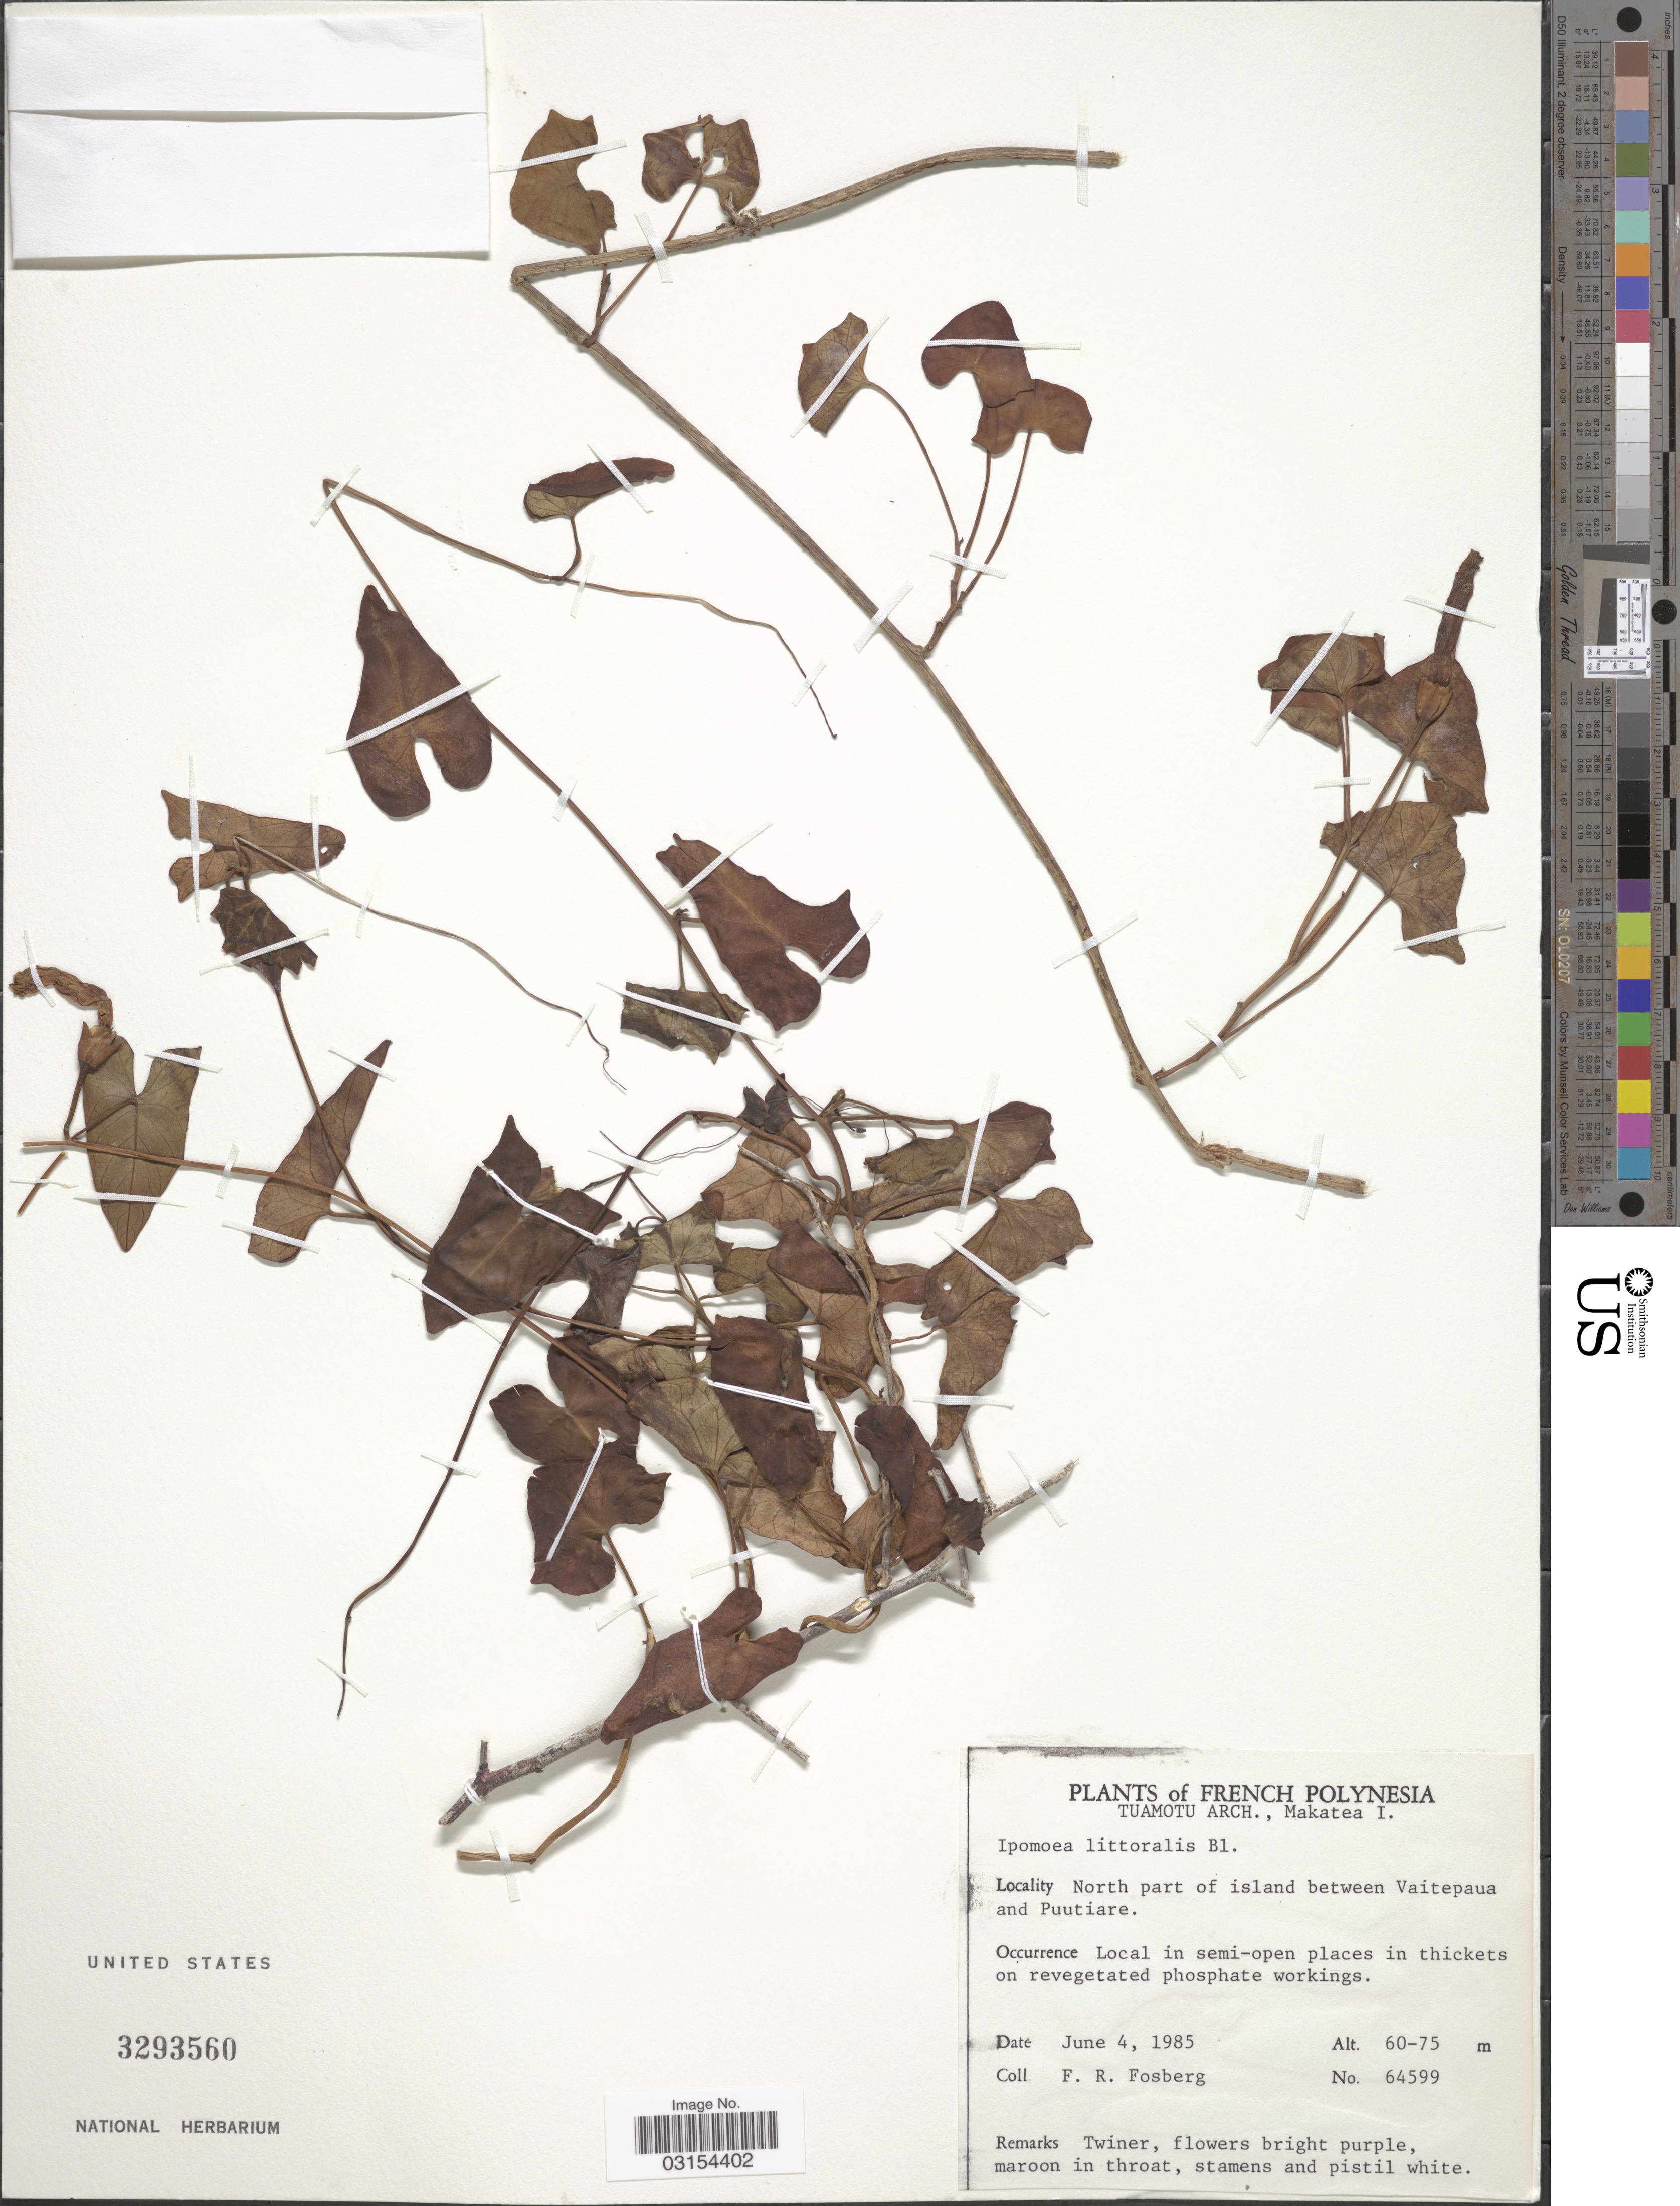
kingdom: Plantae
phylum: Tracheophyta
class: Magnoliopsida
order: Solanales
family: Convolvulaceae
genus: Ipomoea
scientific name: Ipomoea littoralis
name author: Blume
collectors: F. R. Fosberg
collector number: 64599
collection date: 1985-06-04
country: French Polynesia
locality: Tuamotu Arch., Makatea I. North part of island between Vaitepaua and Puutiare.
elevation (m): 60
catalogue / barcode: US 3293560